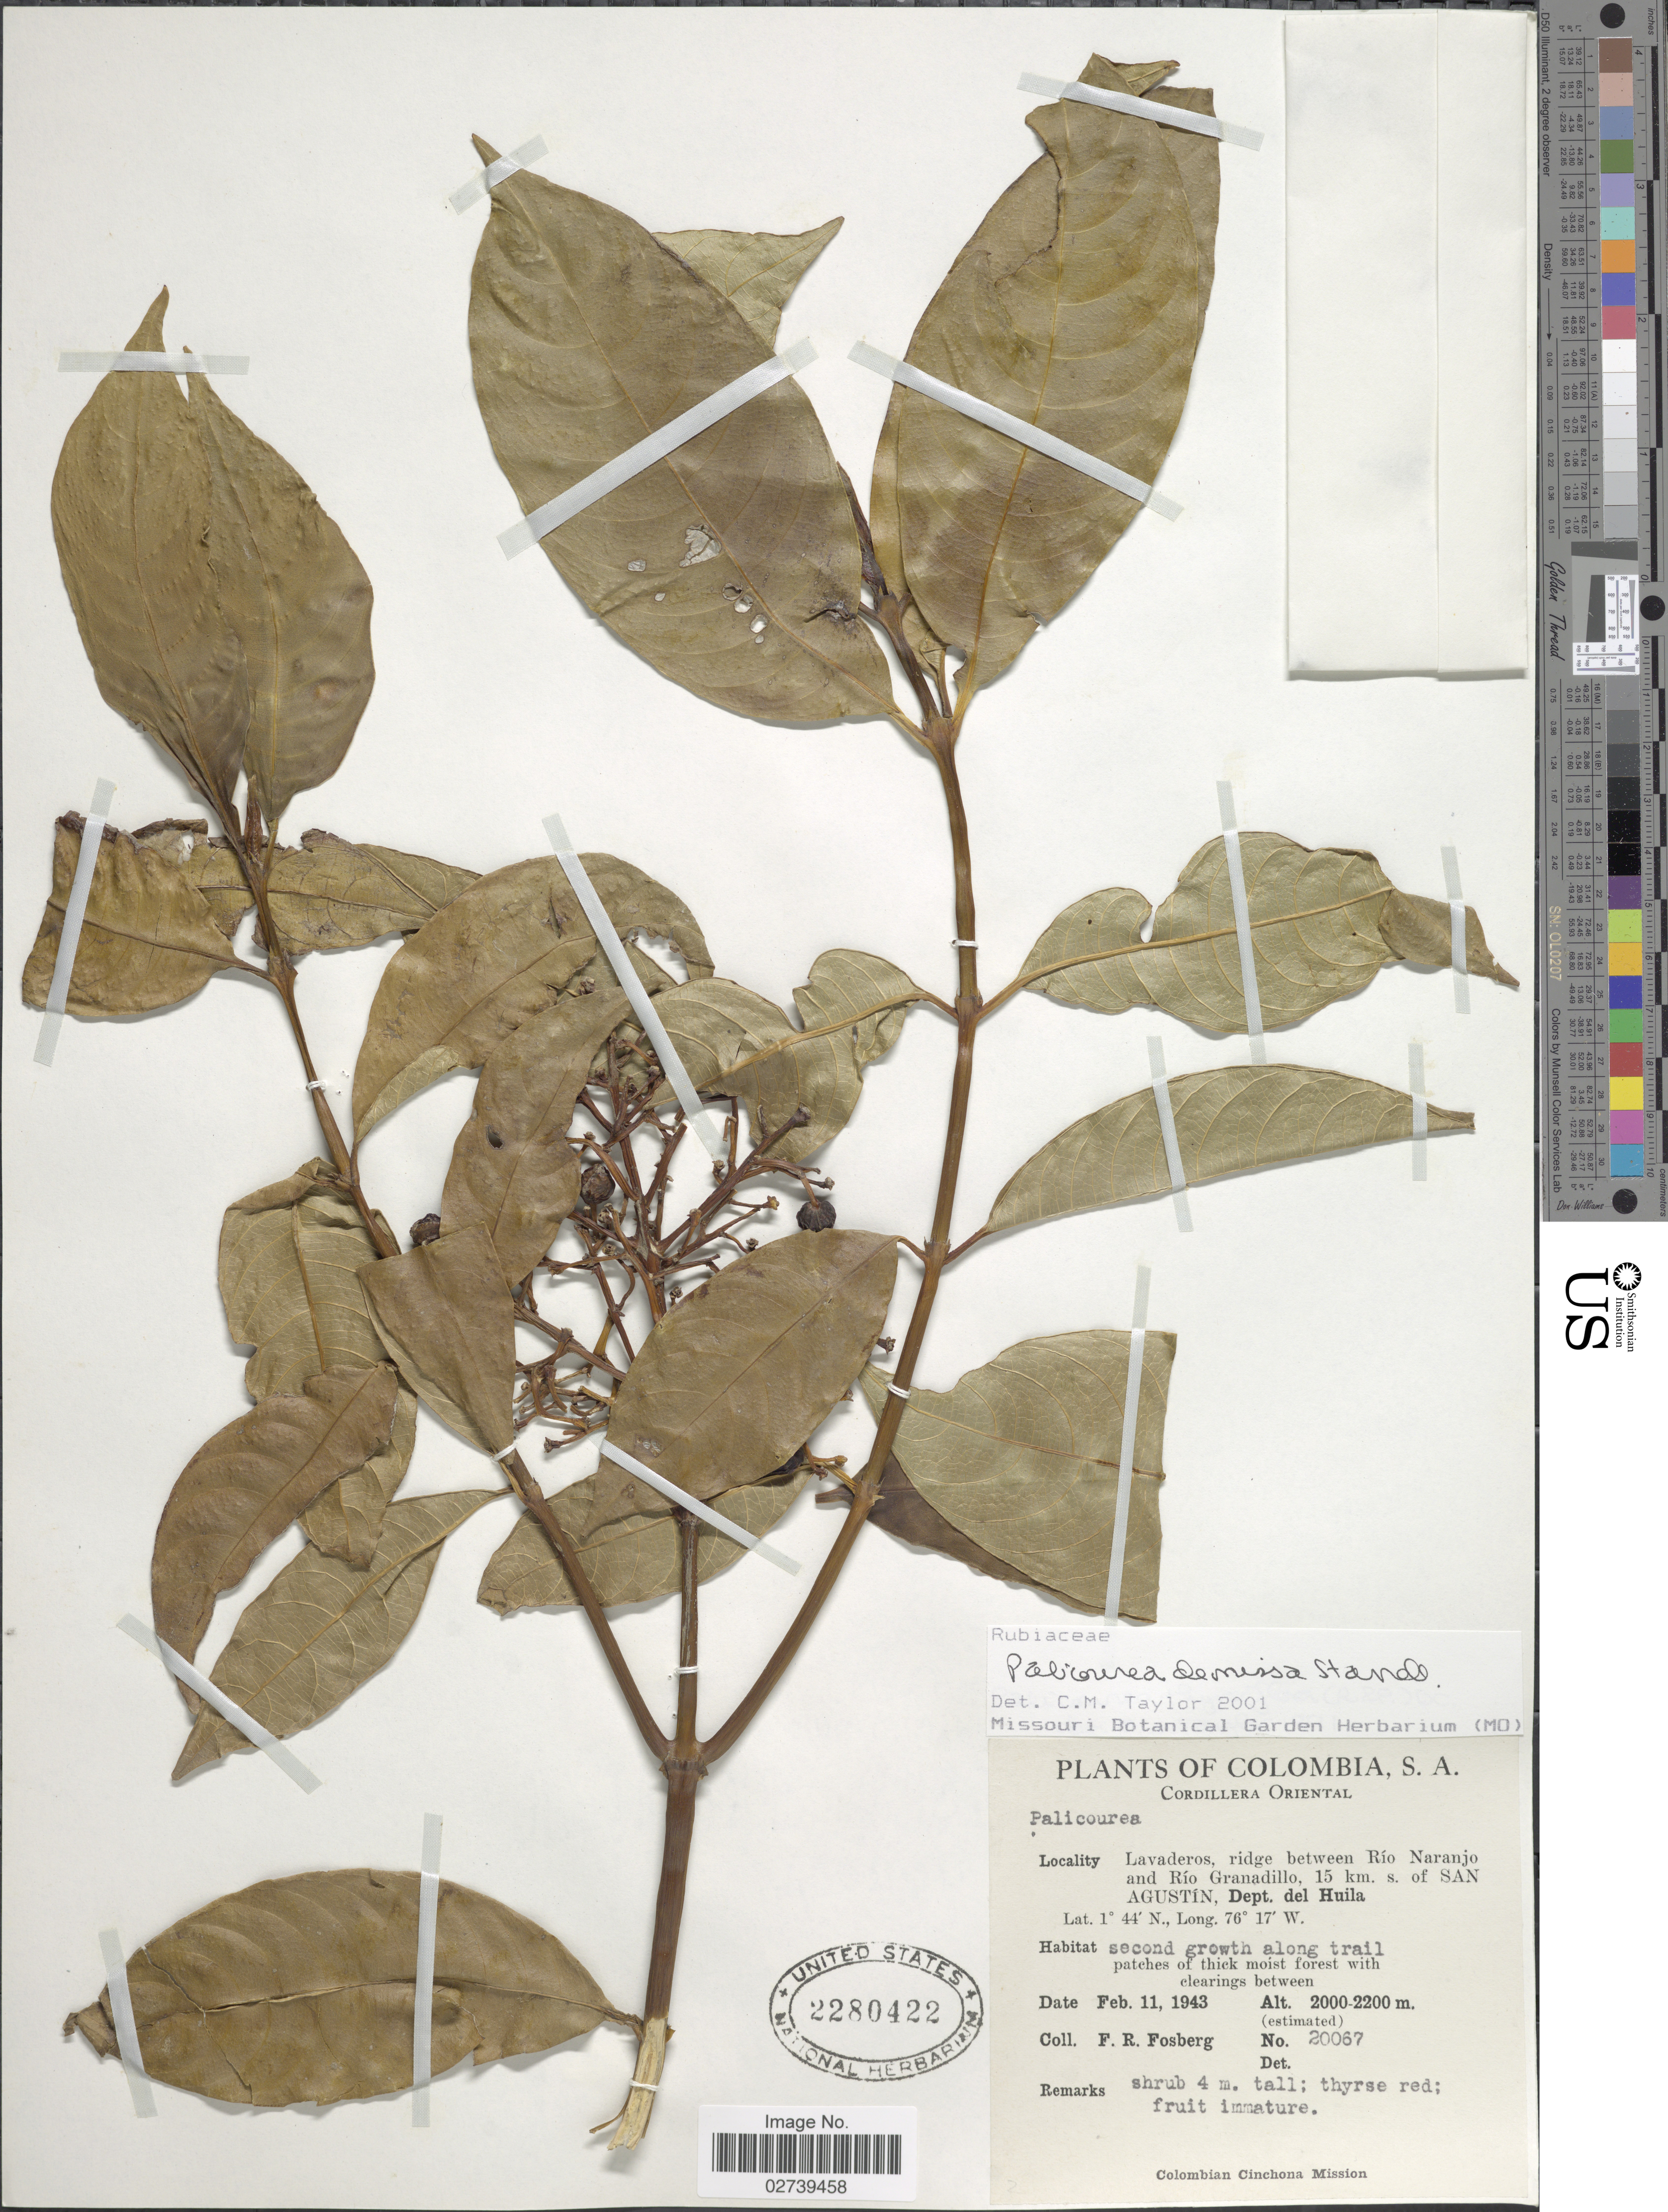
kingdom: Plantae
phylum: Tracheophyta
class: Magnoliopsida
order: Gentianales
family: Rubiaceae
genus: Palicourea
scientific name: Palicourea demissa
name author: Standl.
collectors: F. R. Fosberg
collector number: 20067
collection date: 1943-02-11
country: Colombia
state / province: Huila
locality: Cordillera Oriental, Lavaderos, ridge between Rio Naranjo and Rio Granadillo 15 km. s. of San Agustin, second growth along trail.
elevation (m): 2000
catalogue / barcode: US 2280422